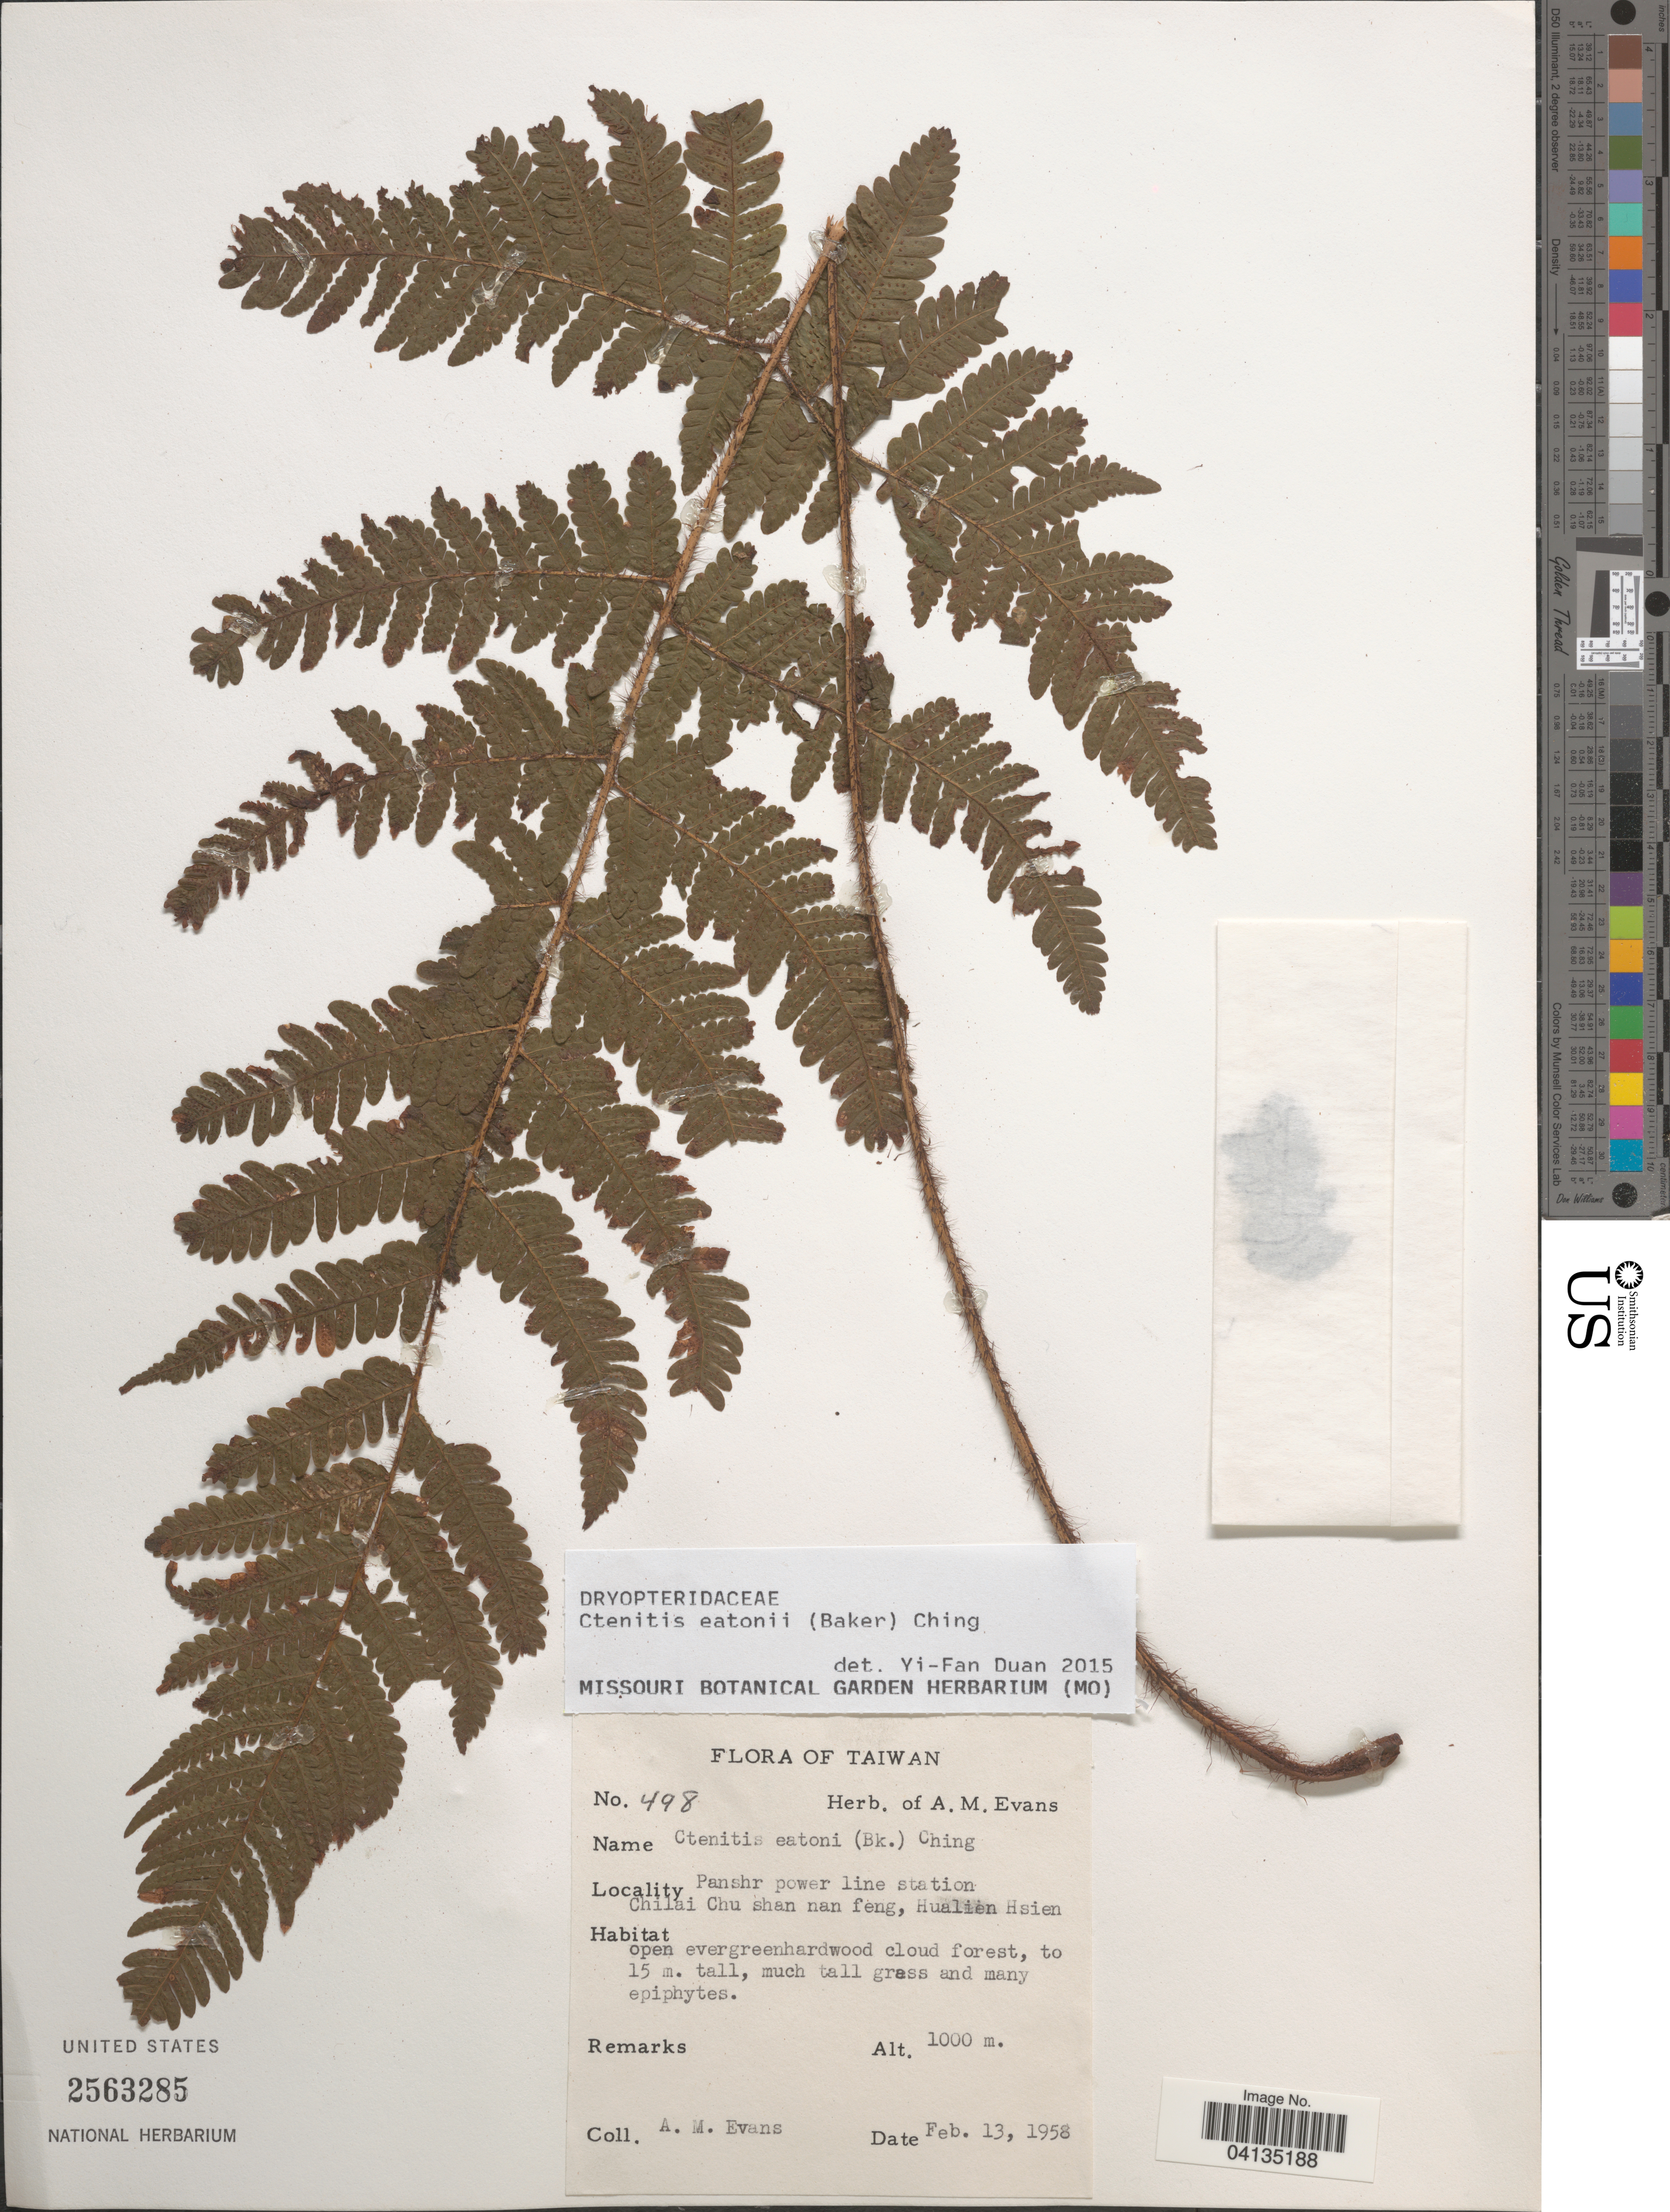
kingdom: Plantae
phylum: Tracheophyta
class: Polypodiopsida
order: Polypodiales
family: Dryopteridaceae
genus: Ctenitis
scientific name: Ctenitis eatonii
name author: (Baker) Ching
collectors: A. M. Evans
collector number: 498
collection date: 1958-02-13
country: Taiwan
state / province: Hualien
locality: Chilai Chu shan nan feng, Hualien Hsien.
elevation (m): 1000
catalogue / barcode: US 2563285